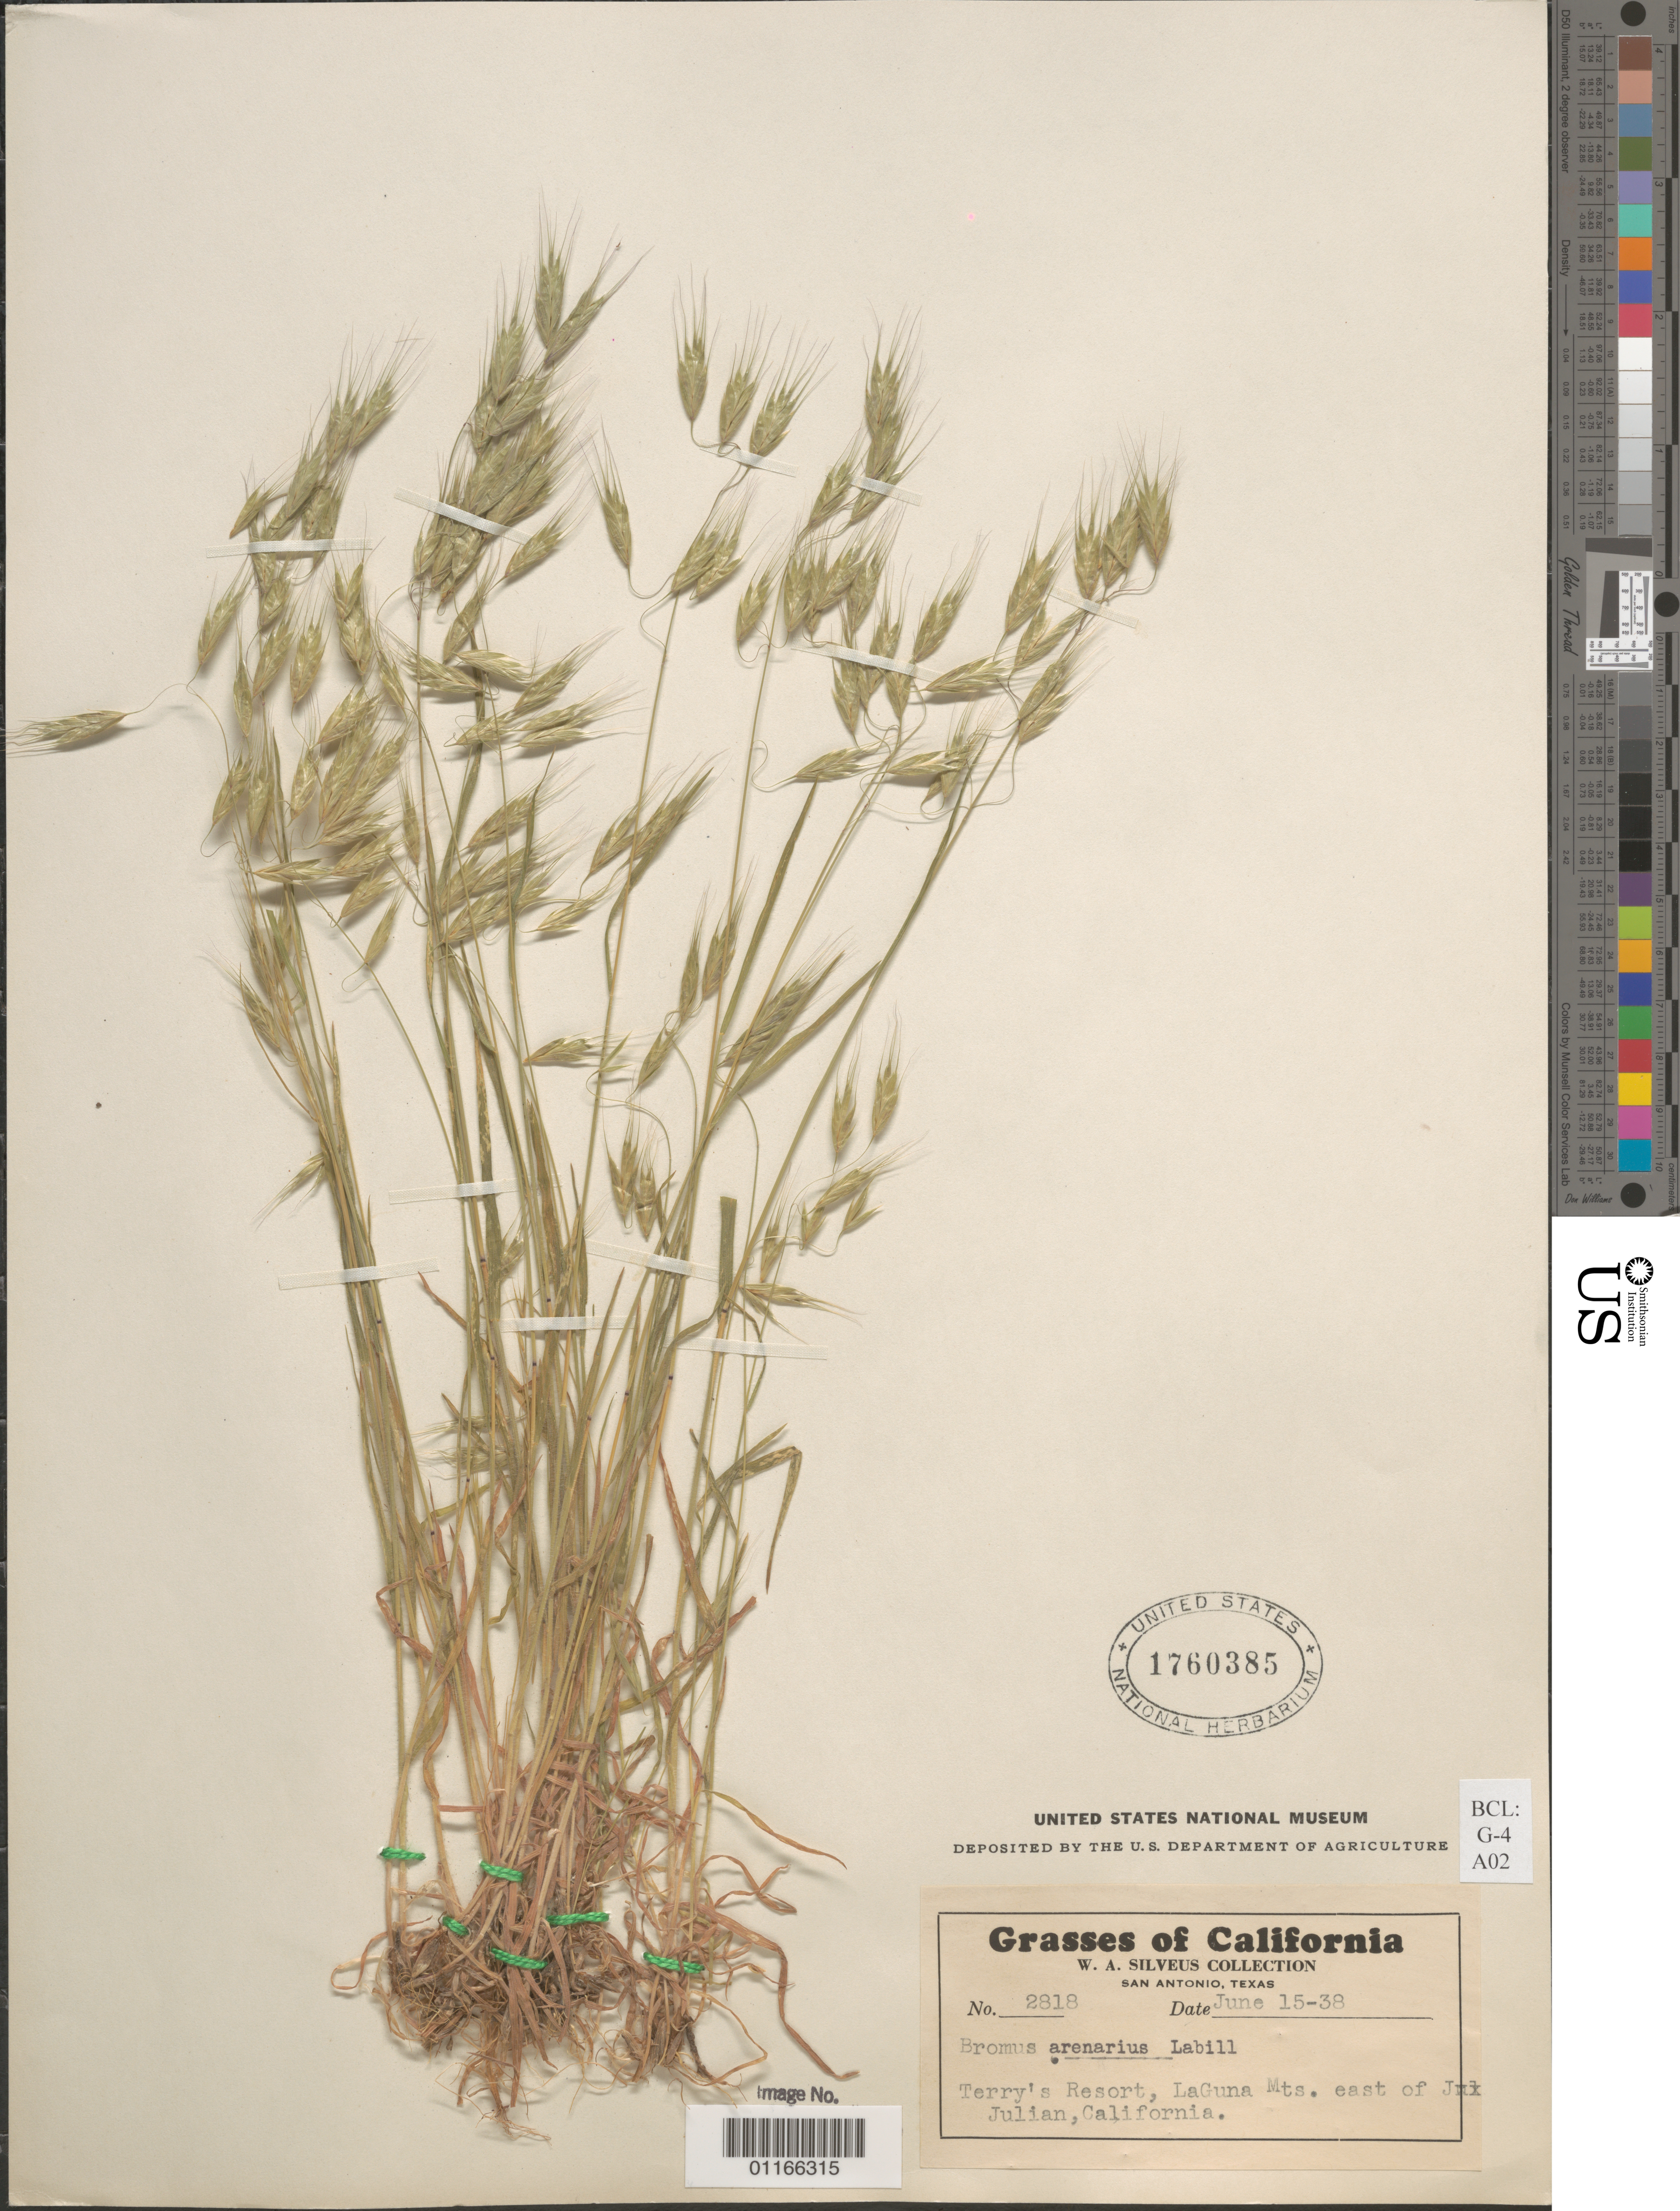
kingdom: Plantae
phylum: Tracheophyta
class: Liliopsida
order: Poales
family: Poaceae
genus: Bromus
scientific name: Bromus arenarius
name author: Labill.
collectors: W. Silveus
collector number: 2818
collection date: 1938-06-15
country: United States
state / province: California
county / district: Orange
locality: Terry's Resort, LaGuna Mts. east of Julian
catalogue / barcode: US 1760385